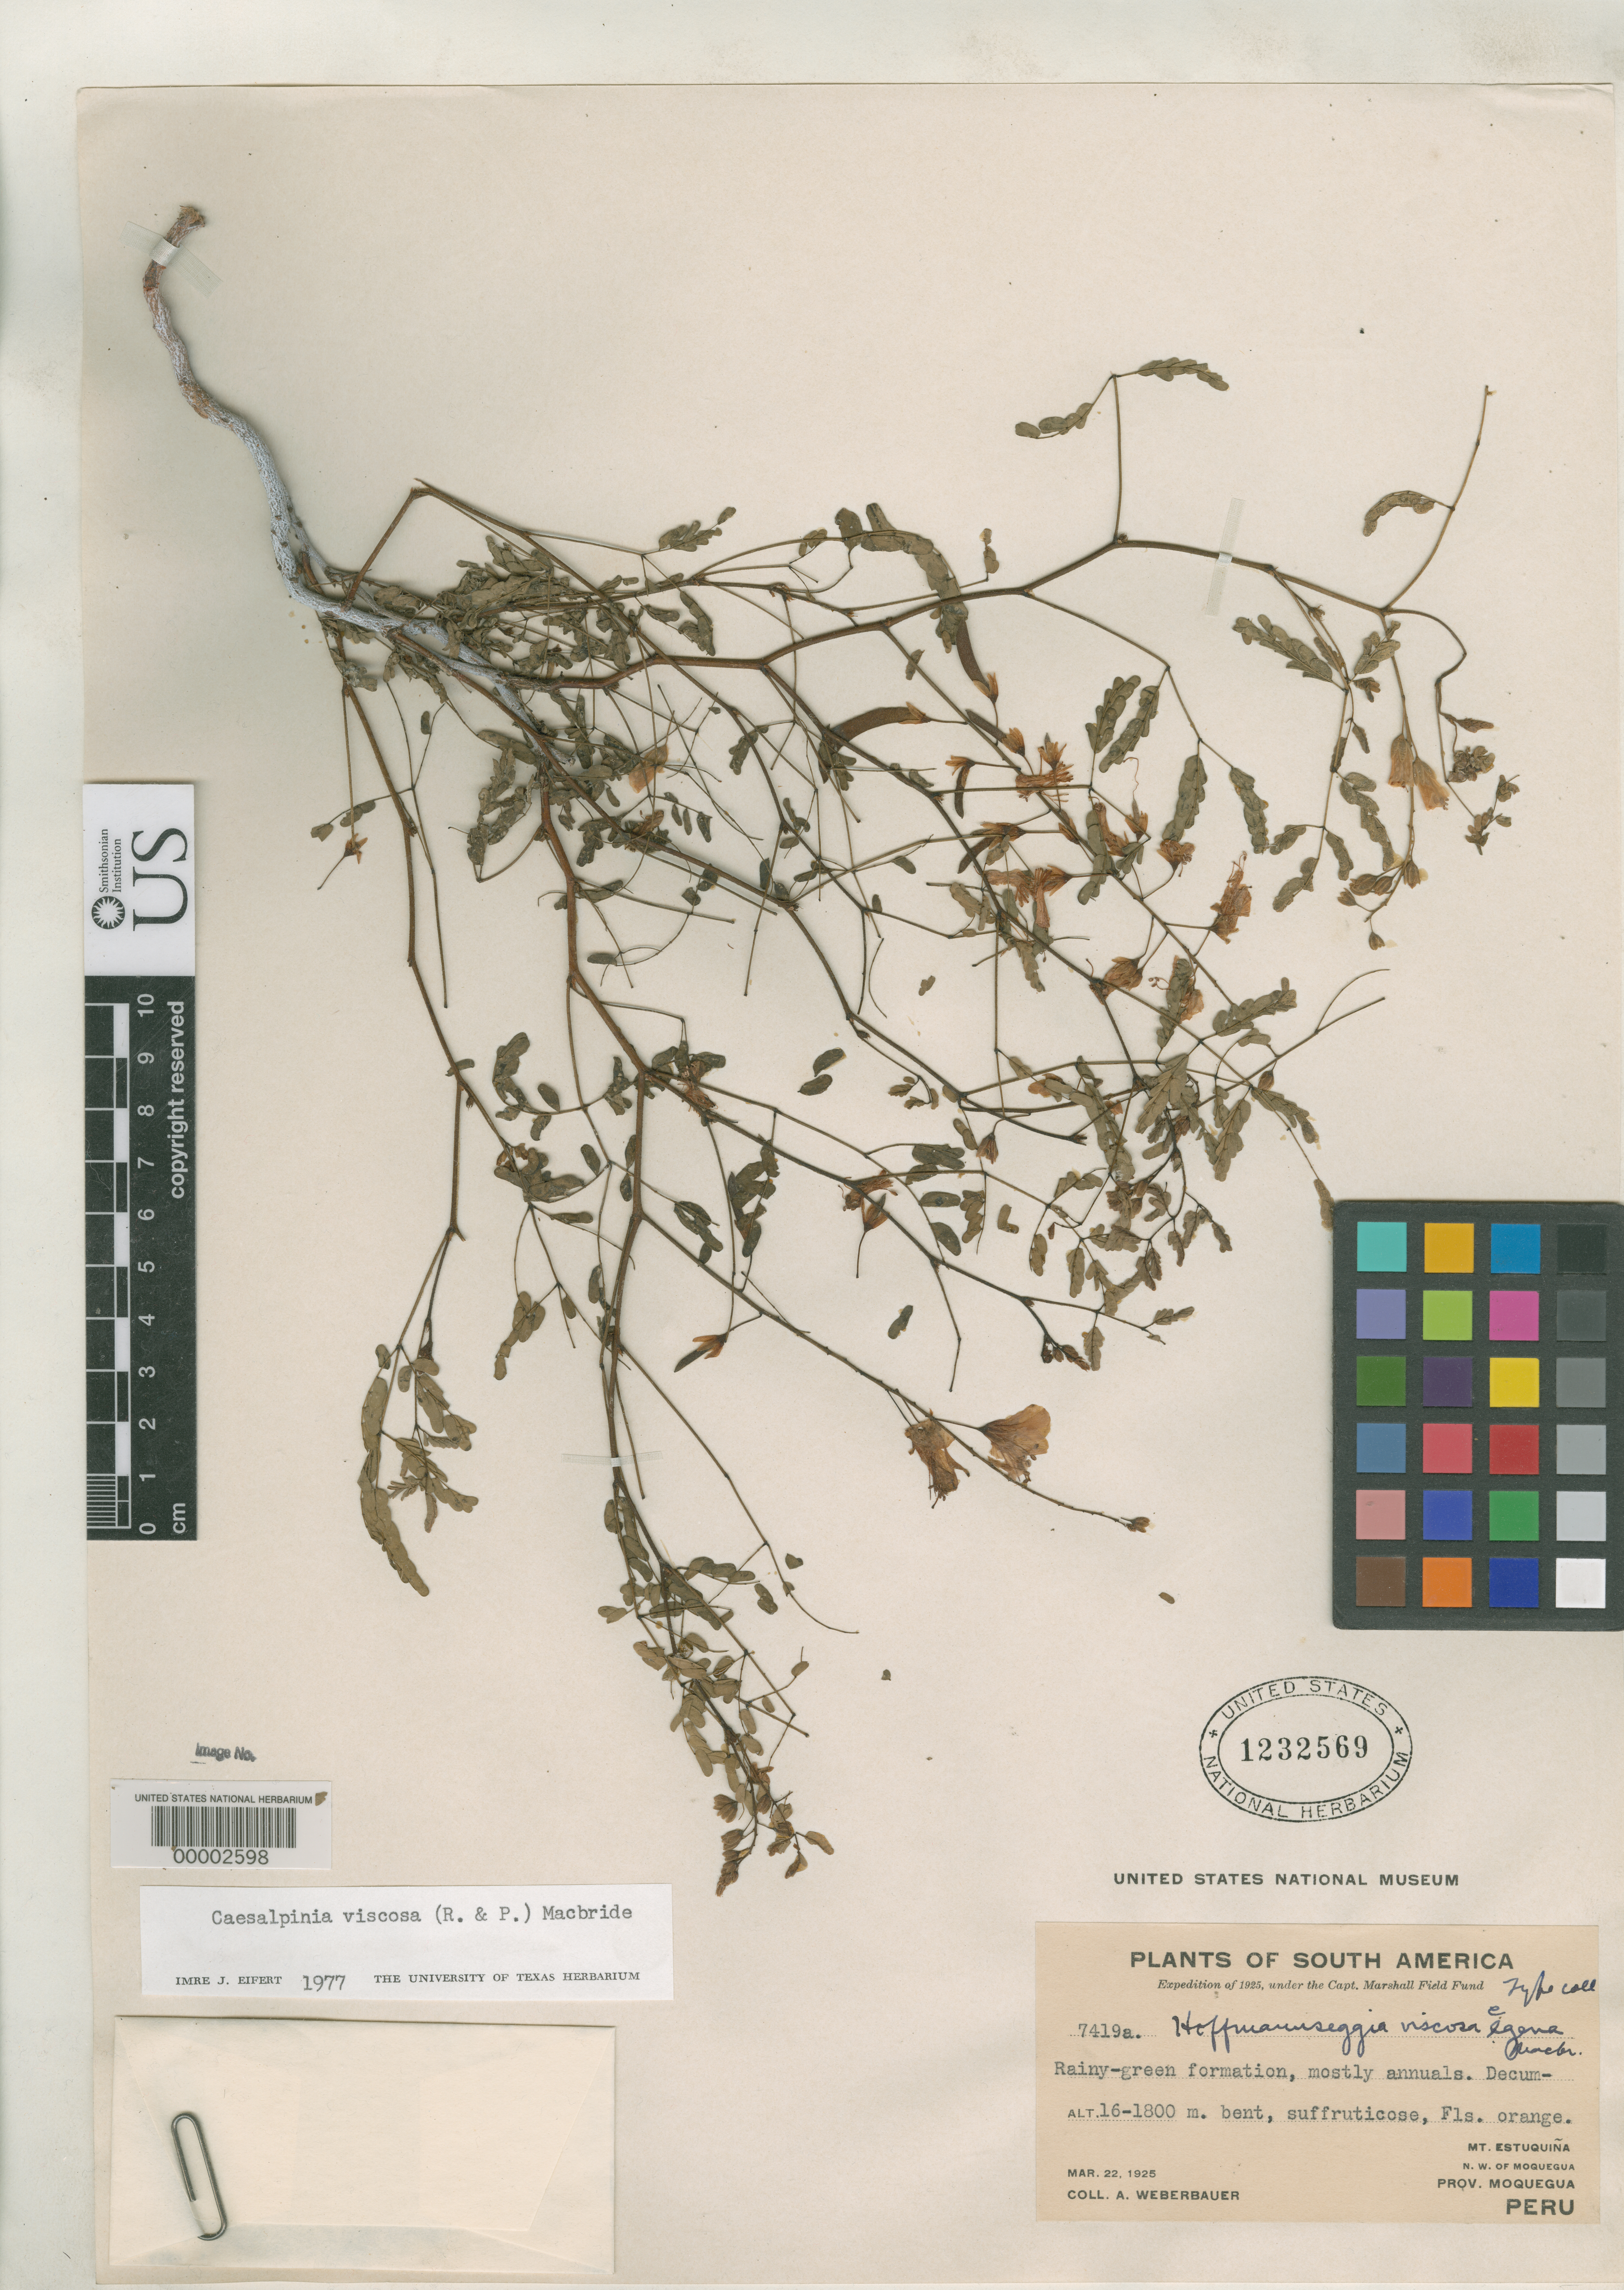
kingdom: Plantae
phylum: Tracheophyta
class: Magnoliopsida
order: Fabales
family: Fabaceae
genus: Hoffmannseggia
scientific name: Hoffmannseggia viscosa var. egena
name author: J.F. Macbr.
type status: Isotype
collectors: A. Weberbauer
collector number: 7419 a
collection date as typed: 22 Mar 1925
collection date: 1925-03-22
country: Peru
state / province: Moquegua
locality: Mt. Estuquina, NW of Moquegua.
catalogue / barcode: US 1232569